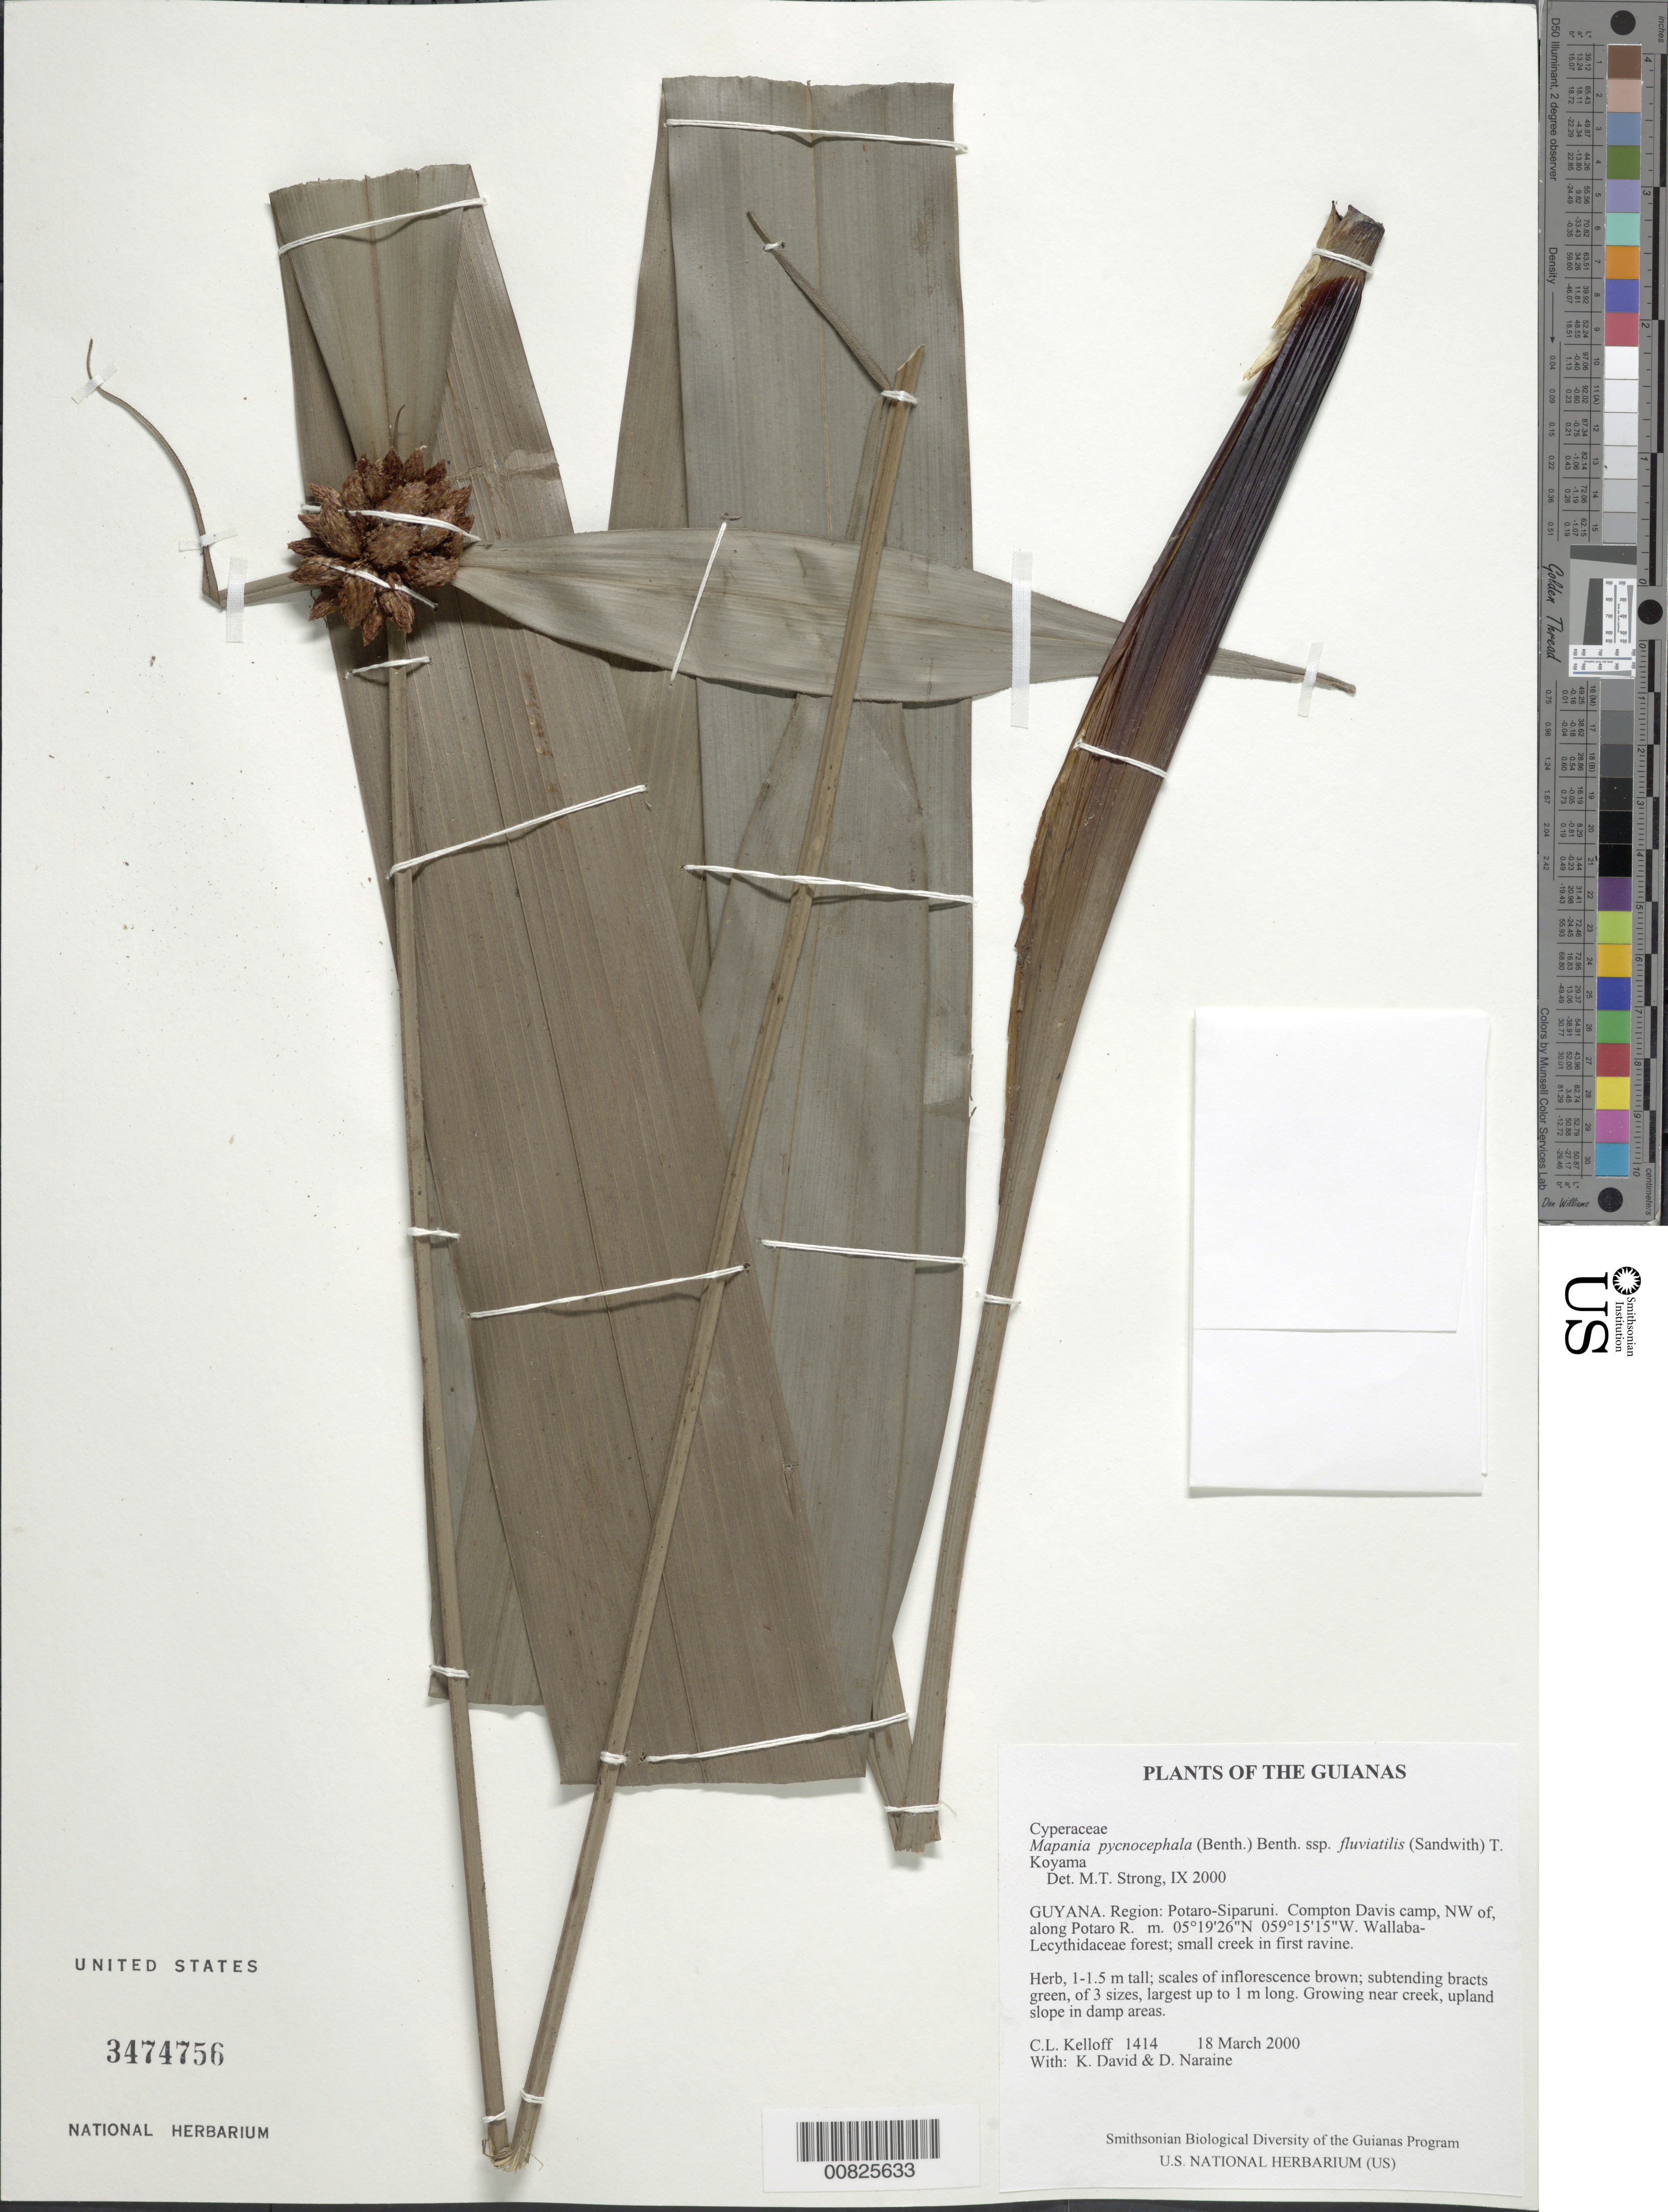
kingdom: Plantae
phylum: Tracheophyta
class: Liliopsida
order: Poales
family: Cyperaceae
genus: Mapania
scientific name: Mapania pycnocephala subsp. fluviatilis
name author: (Sandwith) T. Koyama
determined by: Strong, M. T., (US), Smithsonian Institution - National Museum of Natural History (UNITED STATES)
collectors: C. L. Kelloff, K. David & D. Naraine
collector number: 1414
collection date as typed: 18 March 2000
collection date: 2000-03-18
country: Guyana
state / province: Potaro-Siparuni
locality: Compton Davis camp, NW of, along Potaro R.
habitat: Wallaba-Lecythidaceae forest; small creek in first ravine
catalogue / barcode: US 3474756